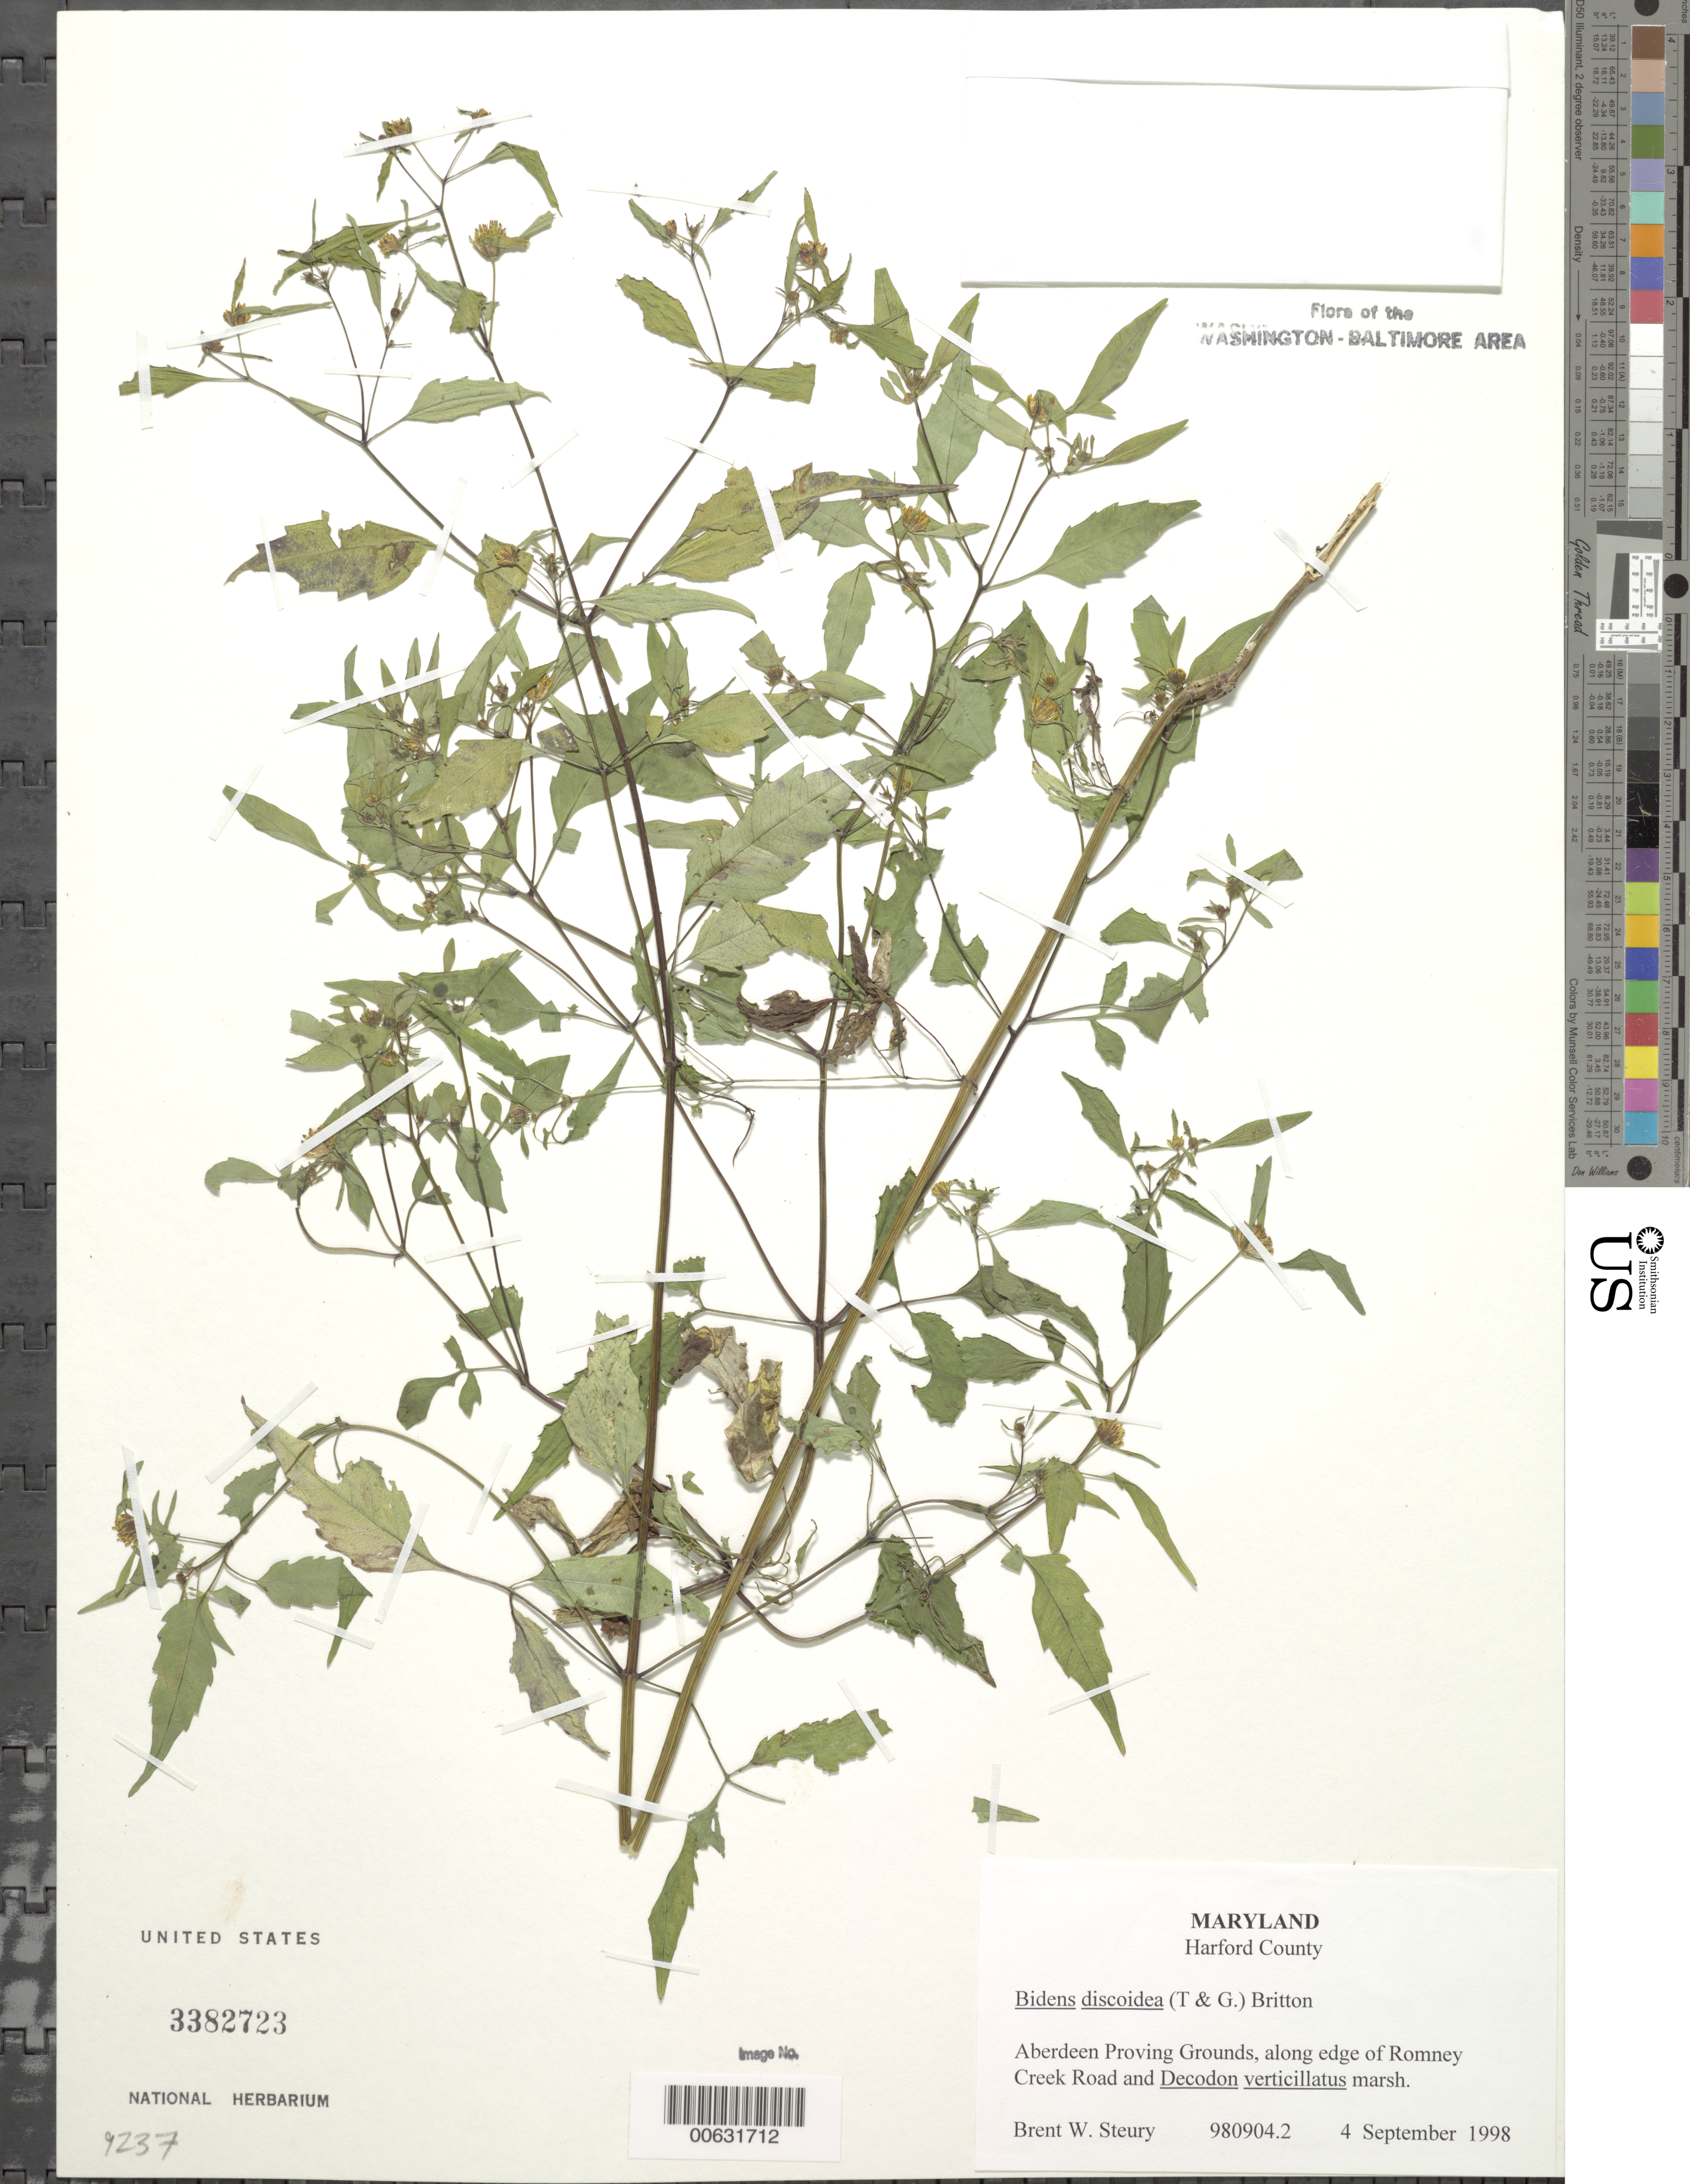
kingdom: Plantae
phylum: Tracheophyta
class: Magnoliopsida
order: Asterales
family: Asteraceae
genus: Bidens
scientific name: Bidens discoidea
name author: (Torr. & A. Gray) Britton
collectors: B. Steury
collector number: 980904.2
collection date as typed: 04 Sep 1998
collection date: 1998-09-04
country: United States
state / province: Maryland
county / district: Harford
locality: Aberdeen Proving Grounds, Spesutie Island, along edge of Romney Creek Road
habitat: Decodon verticillatus marsh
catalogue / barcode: US 3382823